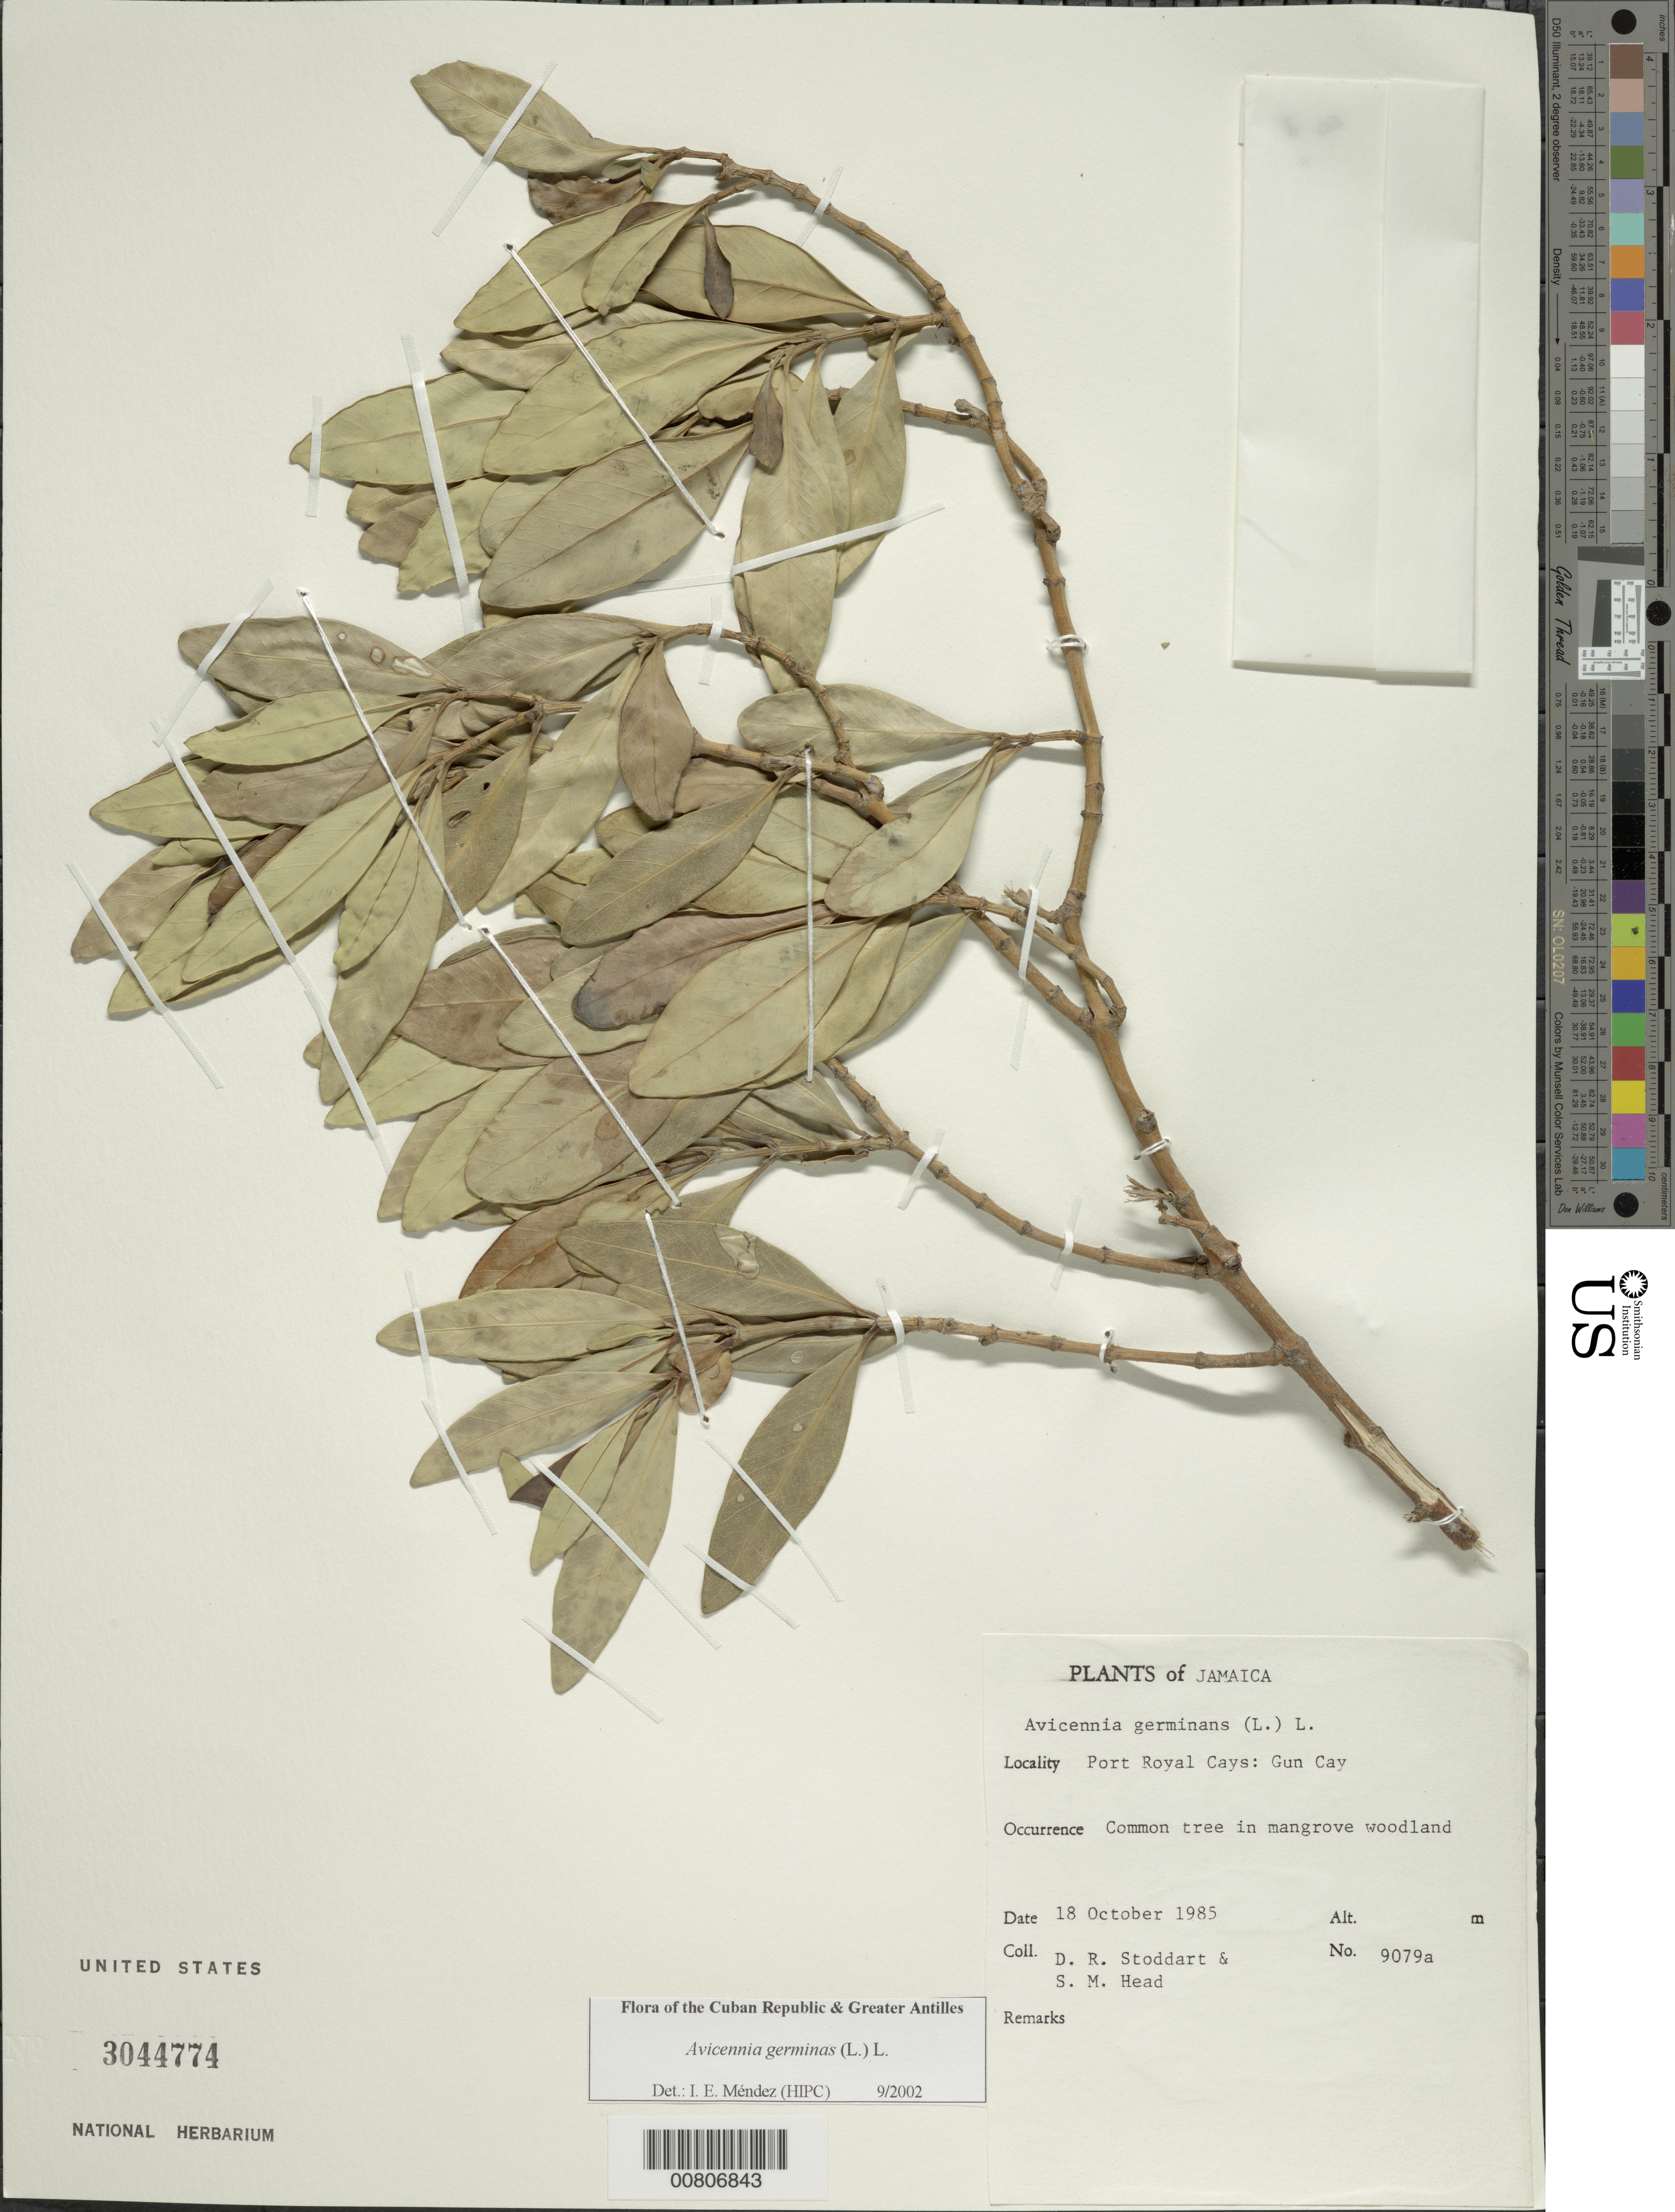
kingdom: Plantae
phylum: Tracheophyta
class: Magnoliopsida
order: Lamiales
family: Acanthaceae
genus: Avicennia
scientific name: Avicennia germinans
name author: (L.) L.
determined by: Méndez, Isidro E., (HIPC)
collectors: D. R. Stoddart & S. Head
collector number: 9079a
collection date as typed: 18 Oct 1985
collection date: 1985-10-18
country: Jamaica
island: Jamaica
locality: Port Royal Cays, Gun Cay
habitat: Mangrove woodland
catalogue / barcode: US 3044774